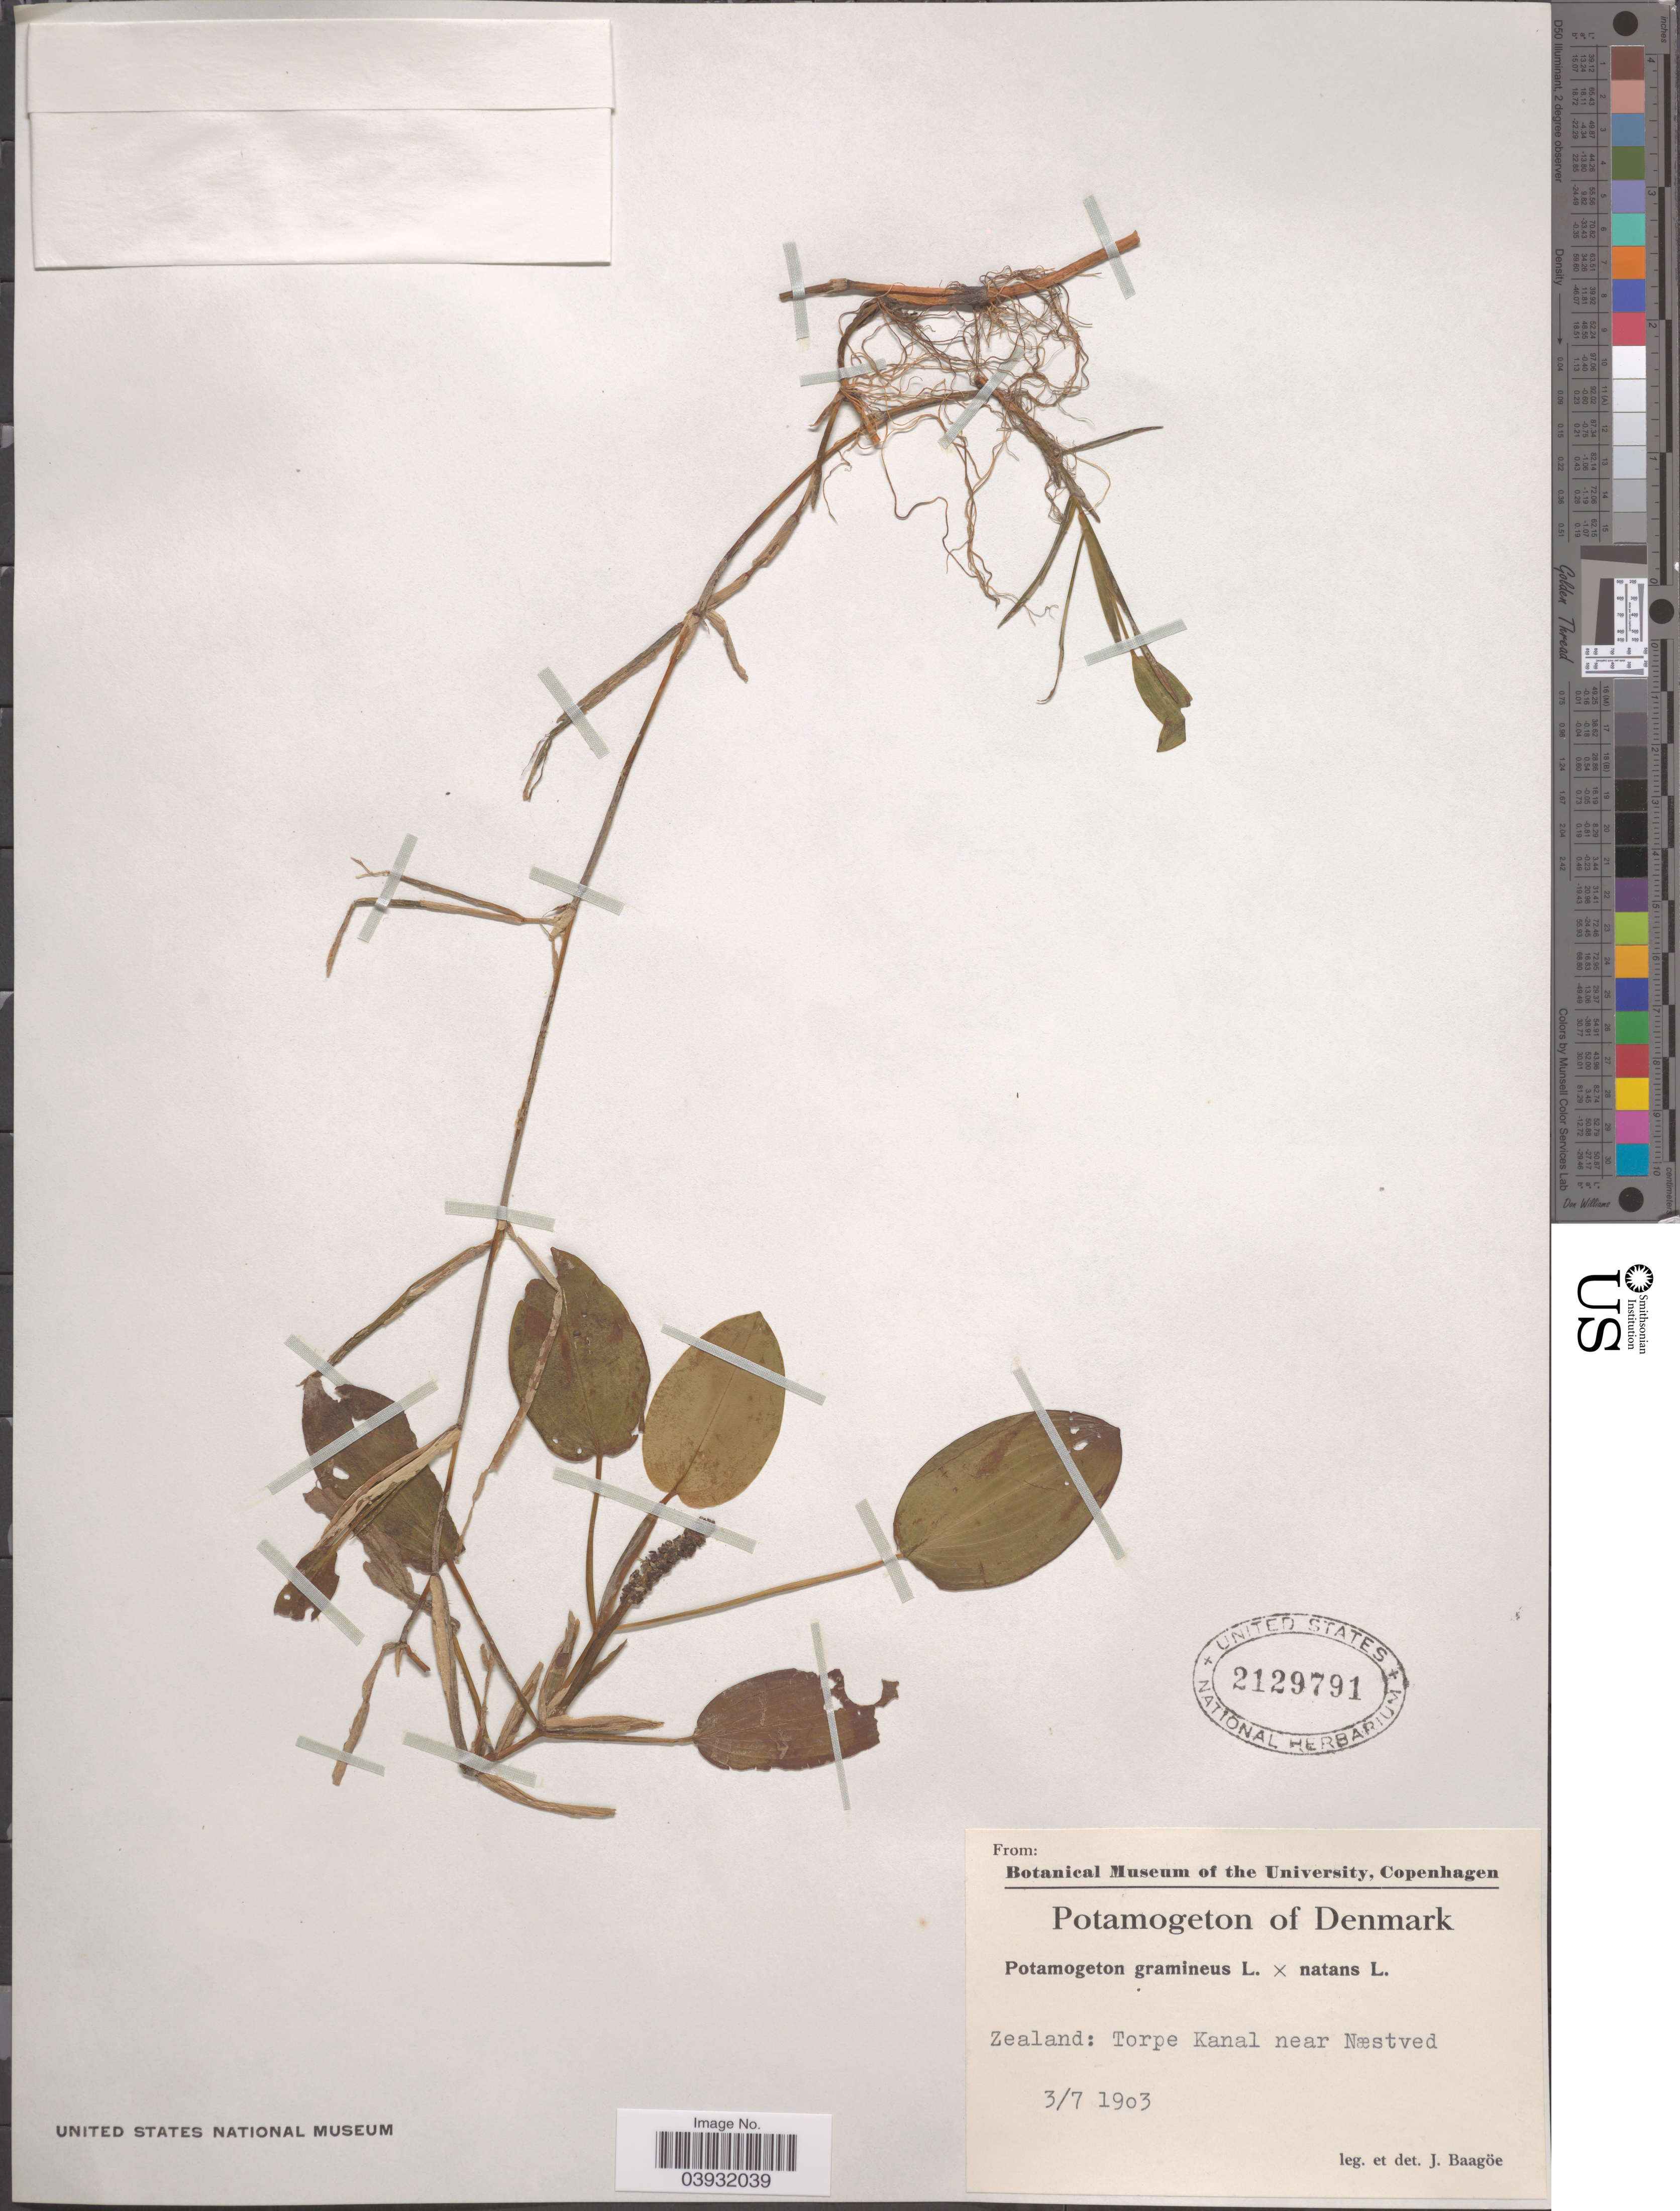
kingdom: Plantae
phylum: Tracheophyta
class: Liliopsida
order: Alismatales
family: Potamogetonaceae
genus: Potamogeton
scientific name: Potamogeton gramineus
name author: L.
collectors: J. Baagoe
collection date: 1903-07-03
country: Denmark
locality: Zealand: Torpe Kanal near Næstved.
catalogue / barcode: US 2129791